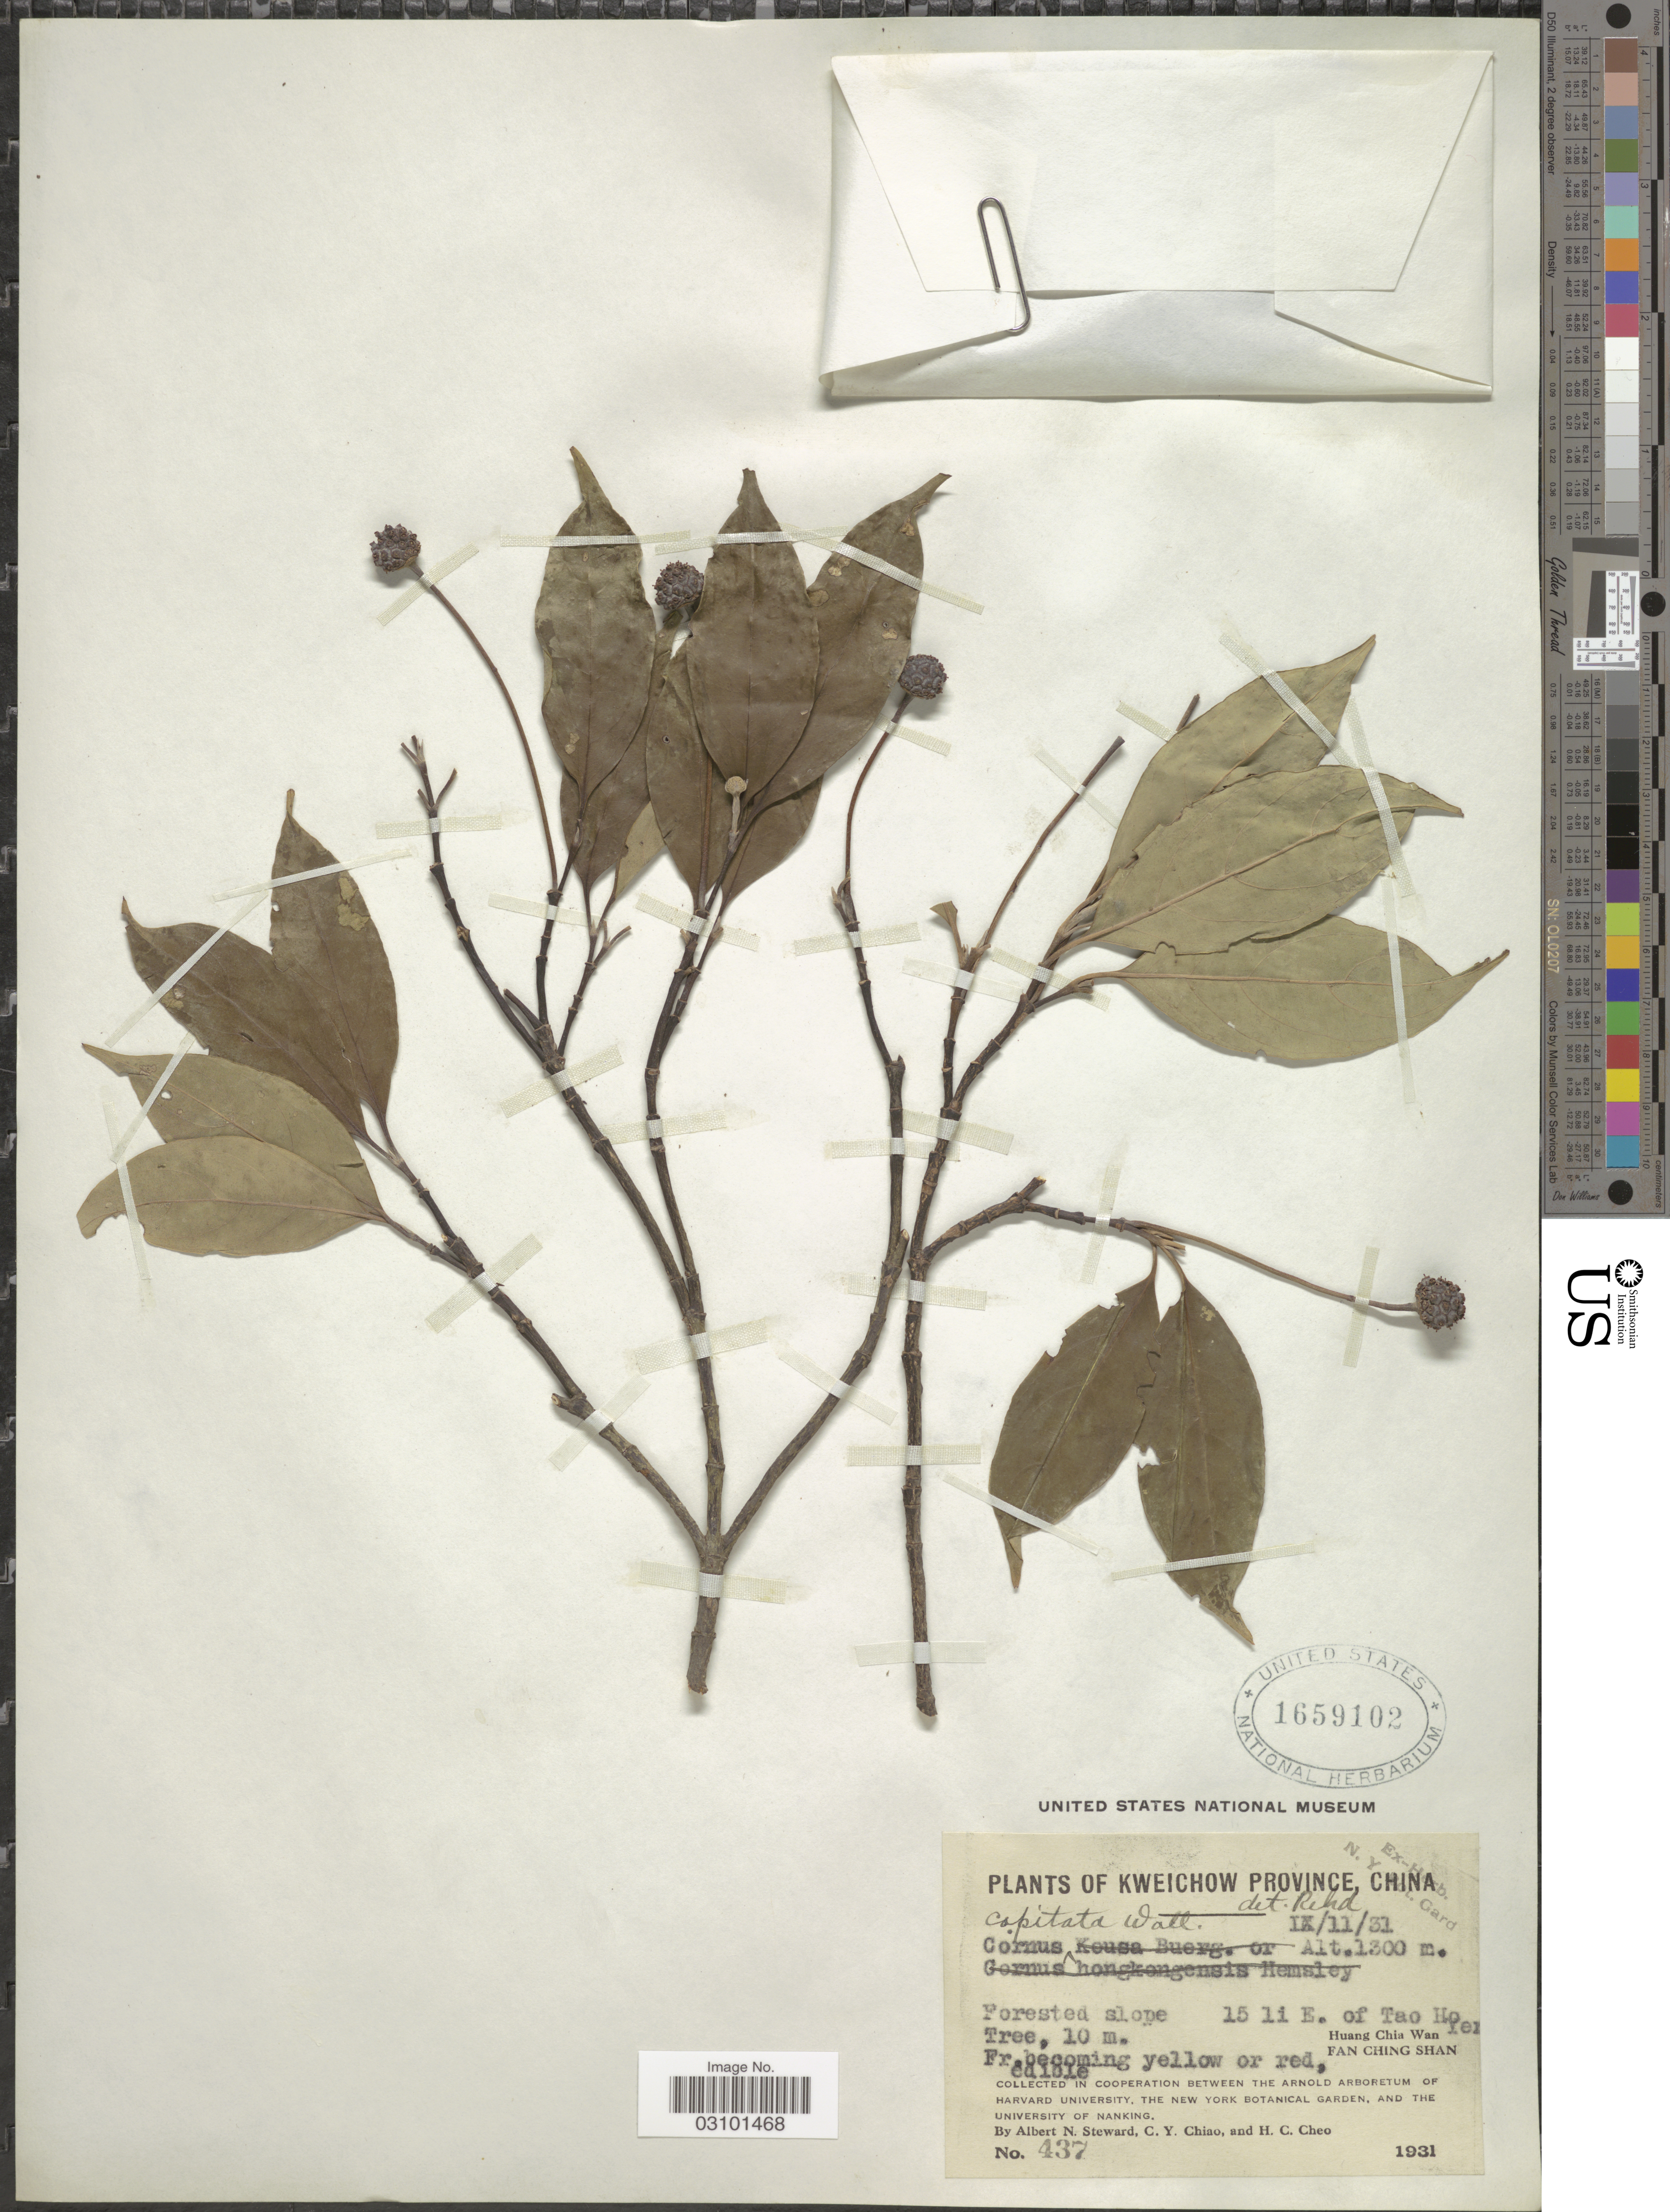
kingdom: Plantae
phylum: Tracheophyta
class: Magnoliopsida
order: Cornales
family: Cornaceae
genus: Cornus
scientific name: Cornus capitata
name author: Wall.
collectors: A. N. Steward, C. Y. Chiao & H. Cheo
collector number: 437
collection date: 1931-09-11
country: China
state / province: Guizhou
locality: Kweichow Province. Forested slope. 15 li E. of Tao Ho Yen. Huang Chia Wan. Fan Ching Shan.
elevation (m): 1300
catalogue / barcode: US 1659102